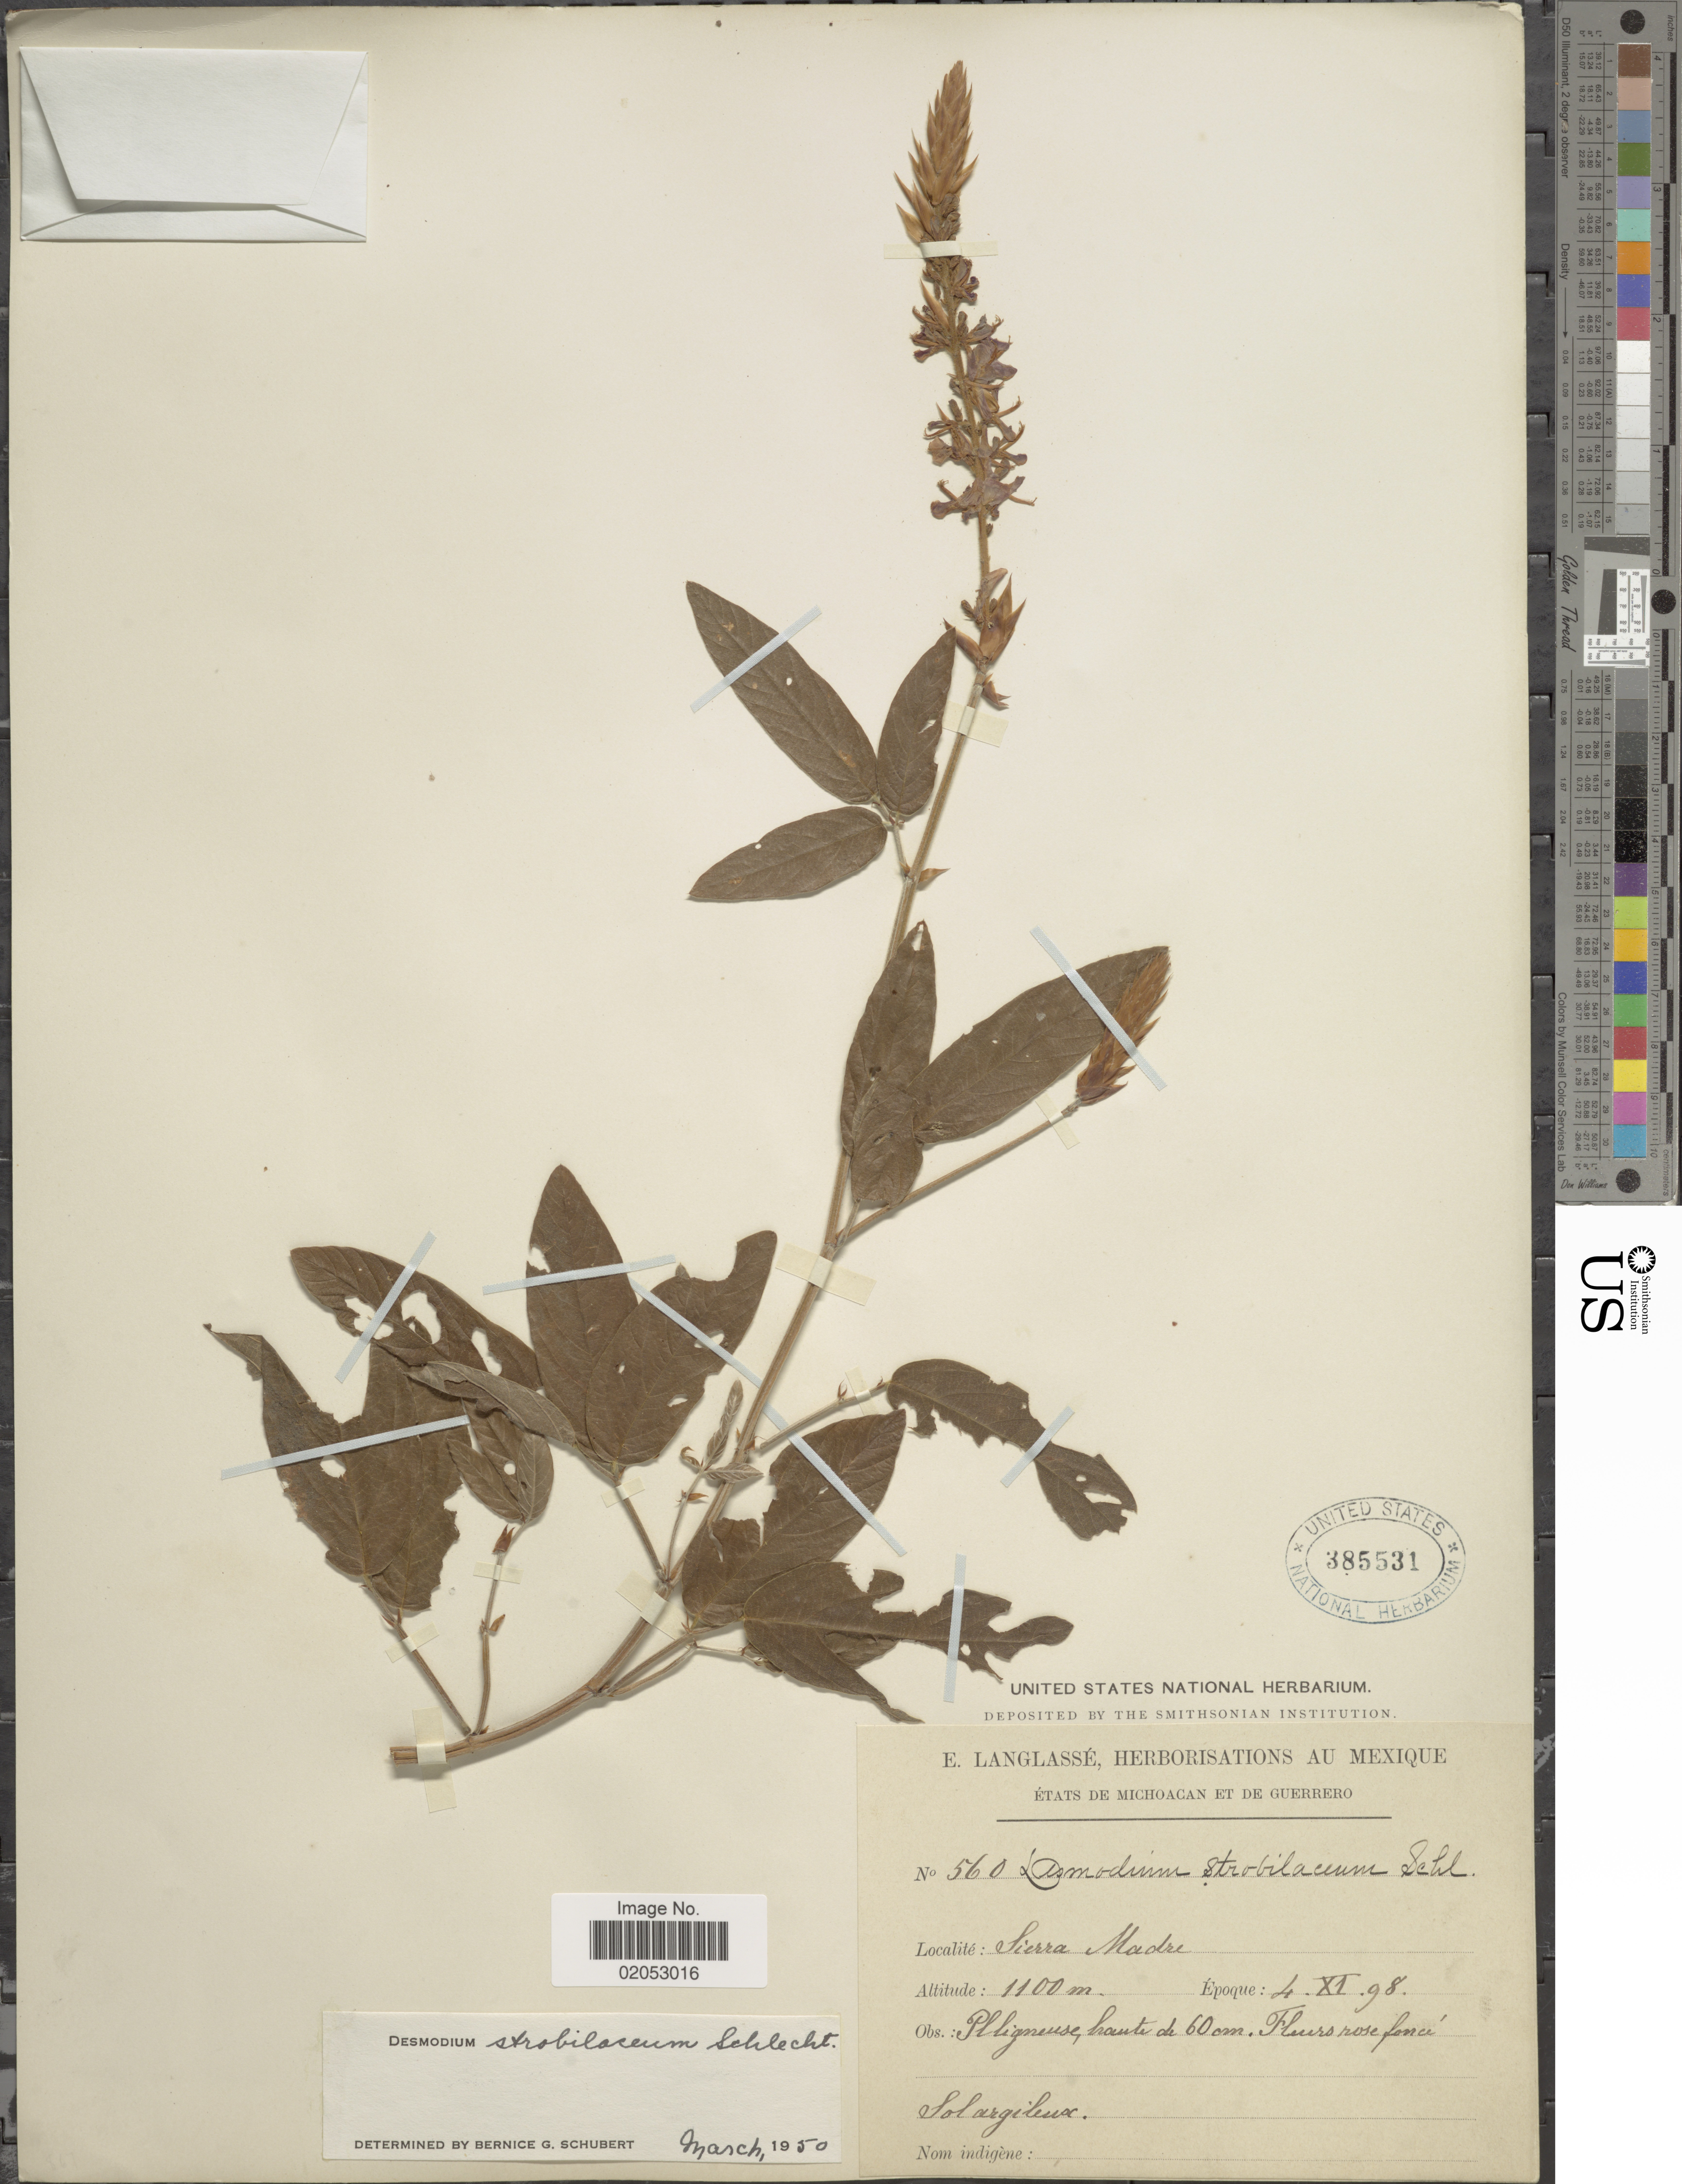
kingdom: Plantae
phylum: Tracheophyta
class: Magnoliopsida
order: Fabales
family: Fabaceae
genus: Desmodium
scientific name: Desmodium strobilaceum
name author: Schltdl.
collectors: E. Langlassé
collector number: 560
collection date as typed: Transcribed d/m/y: 4/11/98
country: Mexico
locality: États de Michoacan et de Guerrero. Sierra Madre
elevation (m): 1100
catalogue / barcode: US 385531